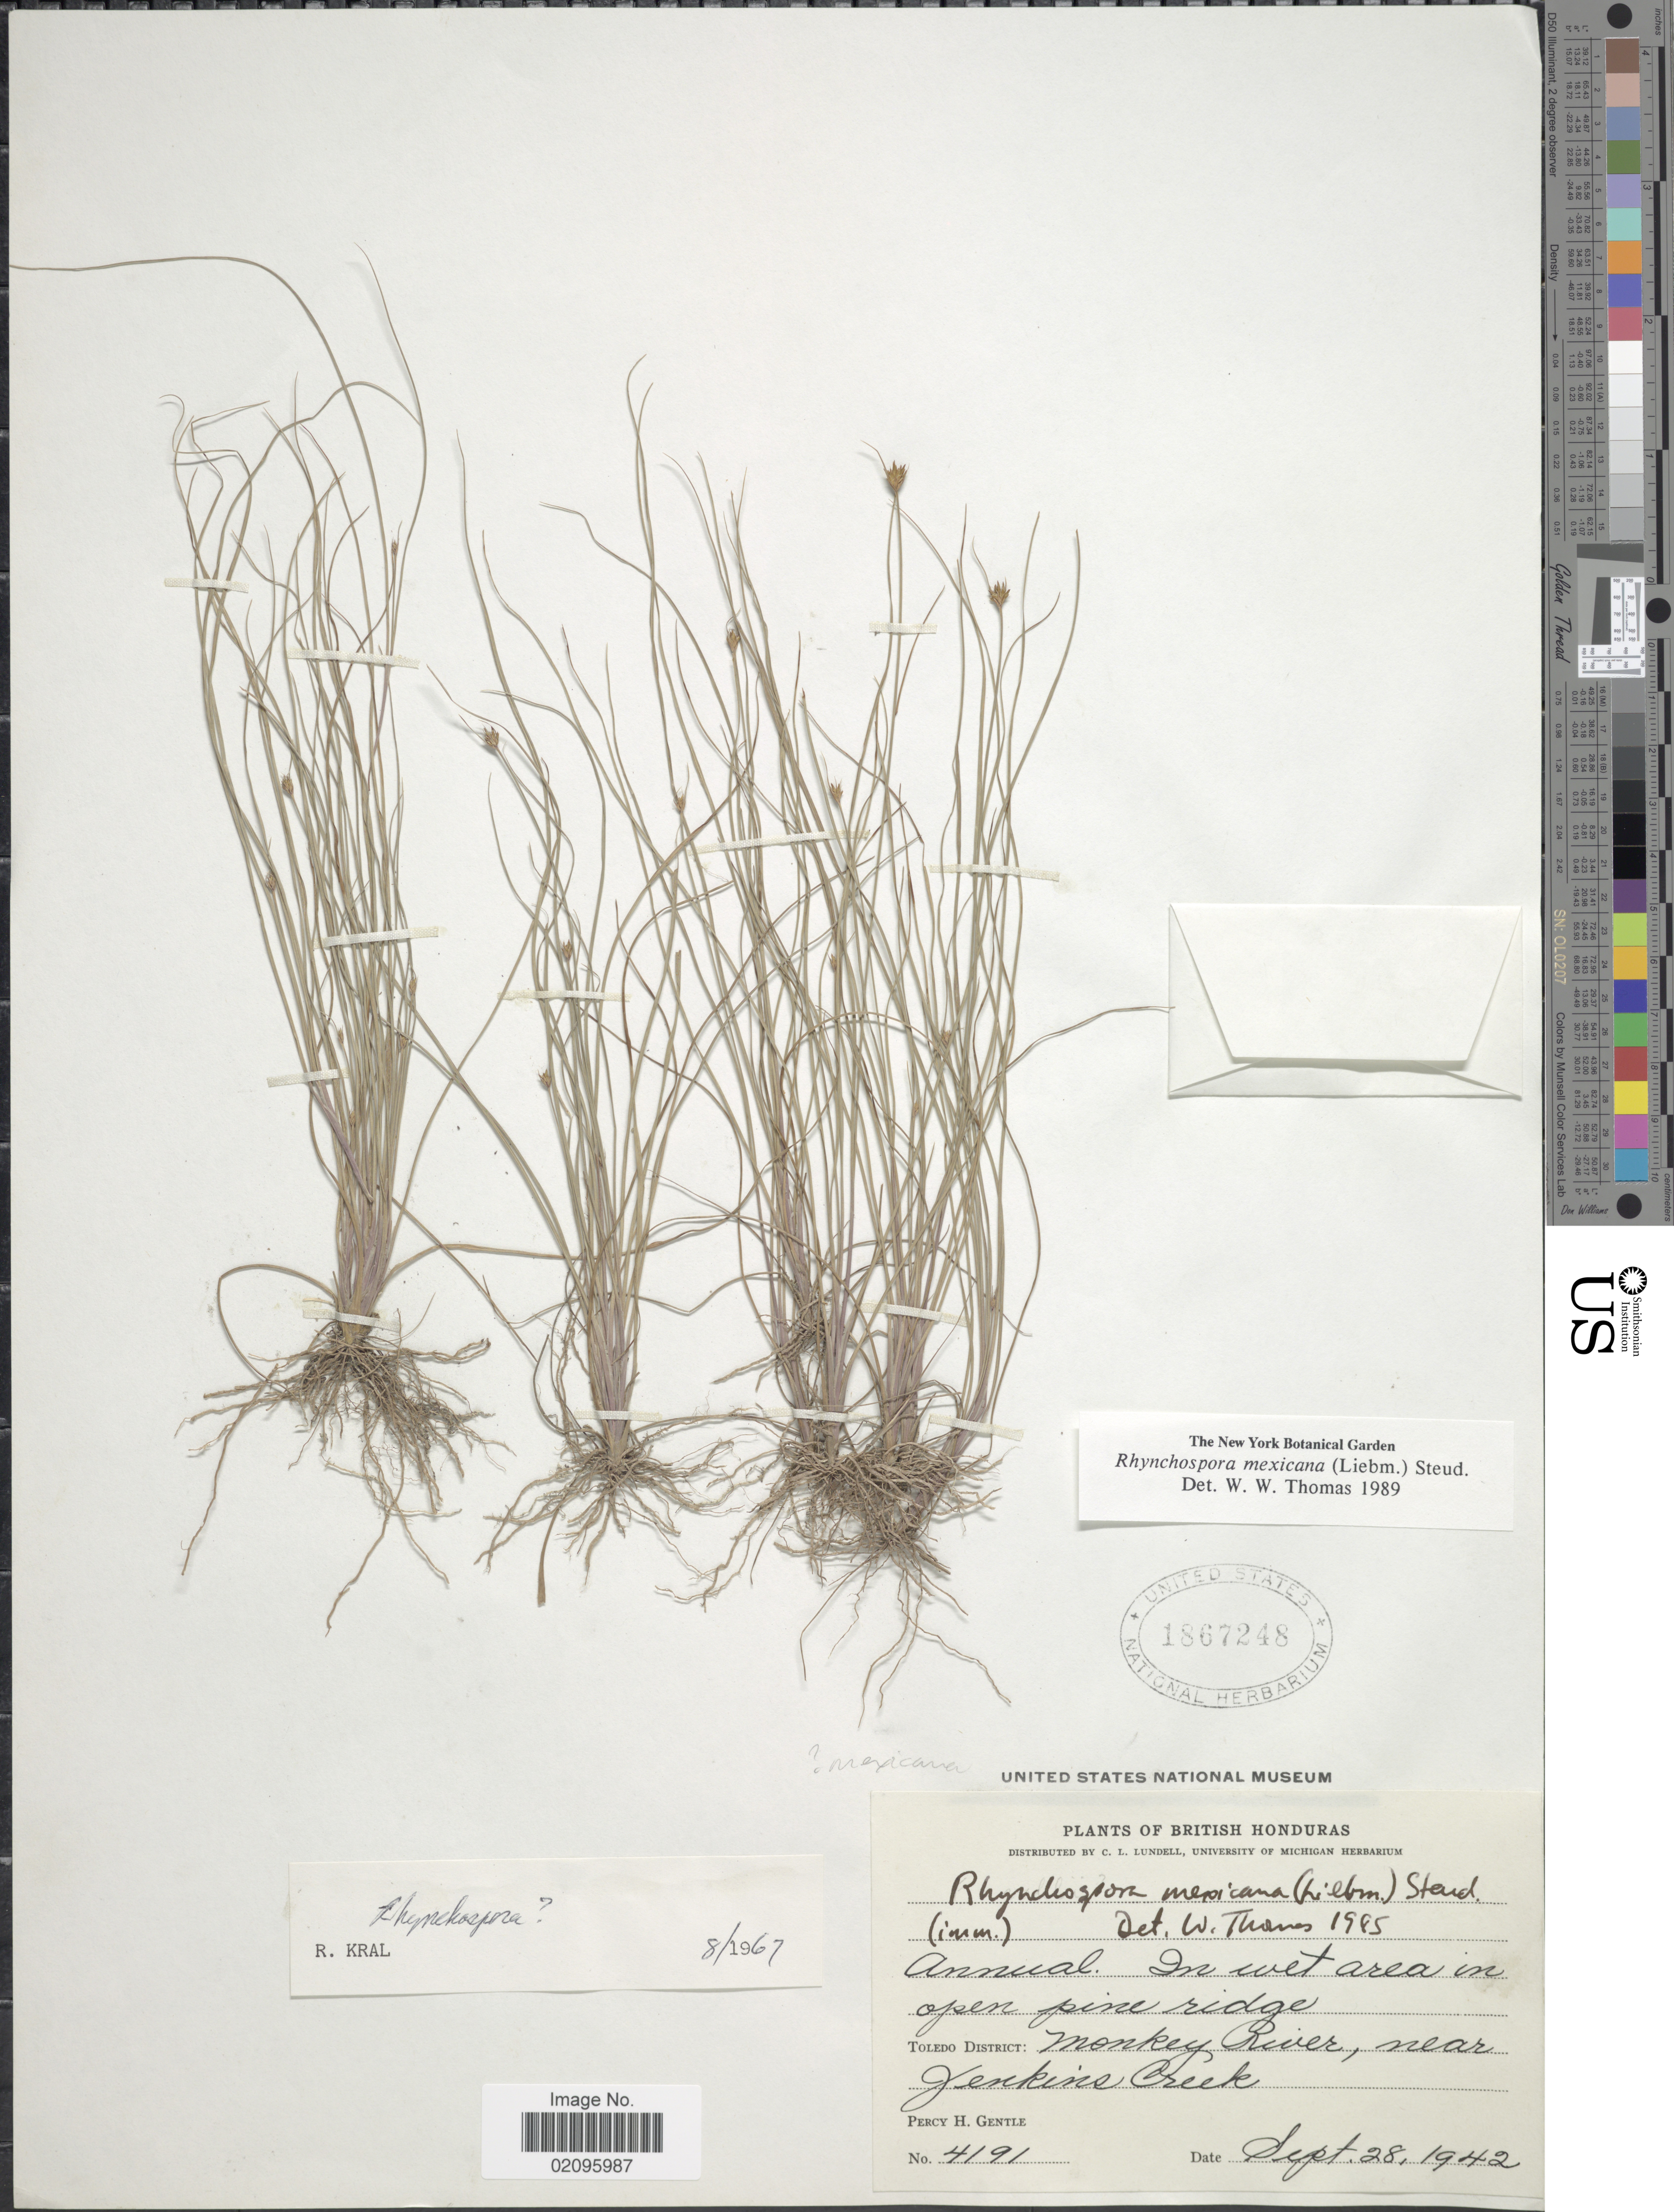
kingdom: Plantae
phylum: Tracheophyta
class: Liliopsida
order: Poales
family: Cyperaceae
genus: Rhynchospora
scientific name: Rhynchospora mexicana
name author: (Liebm.) Steud.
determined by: Alves, K.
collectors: P. H. Gentle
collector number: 4191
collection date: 1942-09-28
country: Belize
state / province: Toledo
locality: British Honduras, in open pine ridge, Monkey River, near Jenkins Creek.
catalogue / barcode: US 1867248